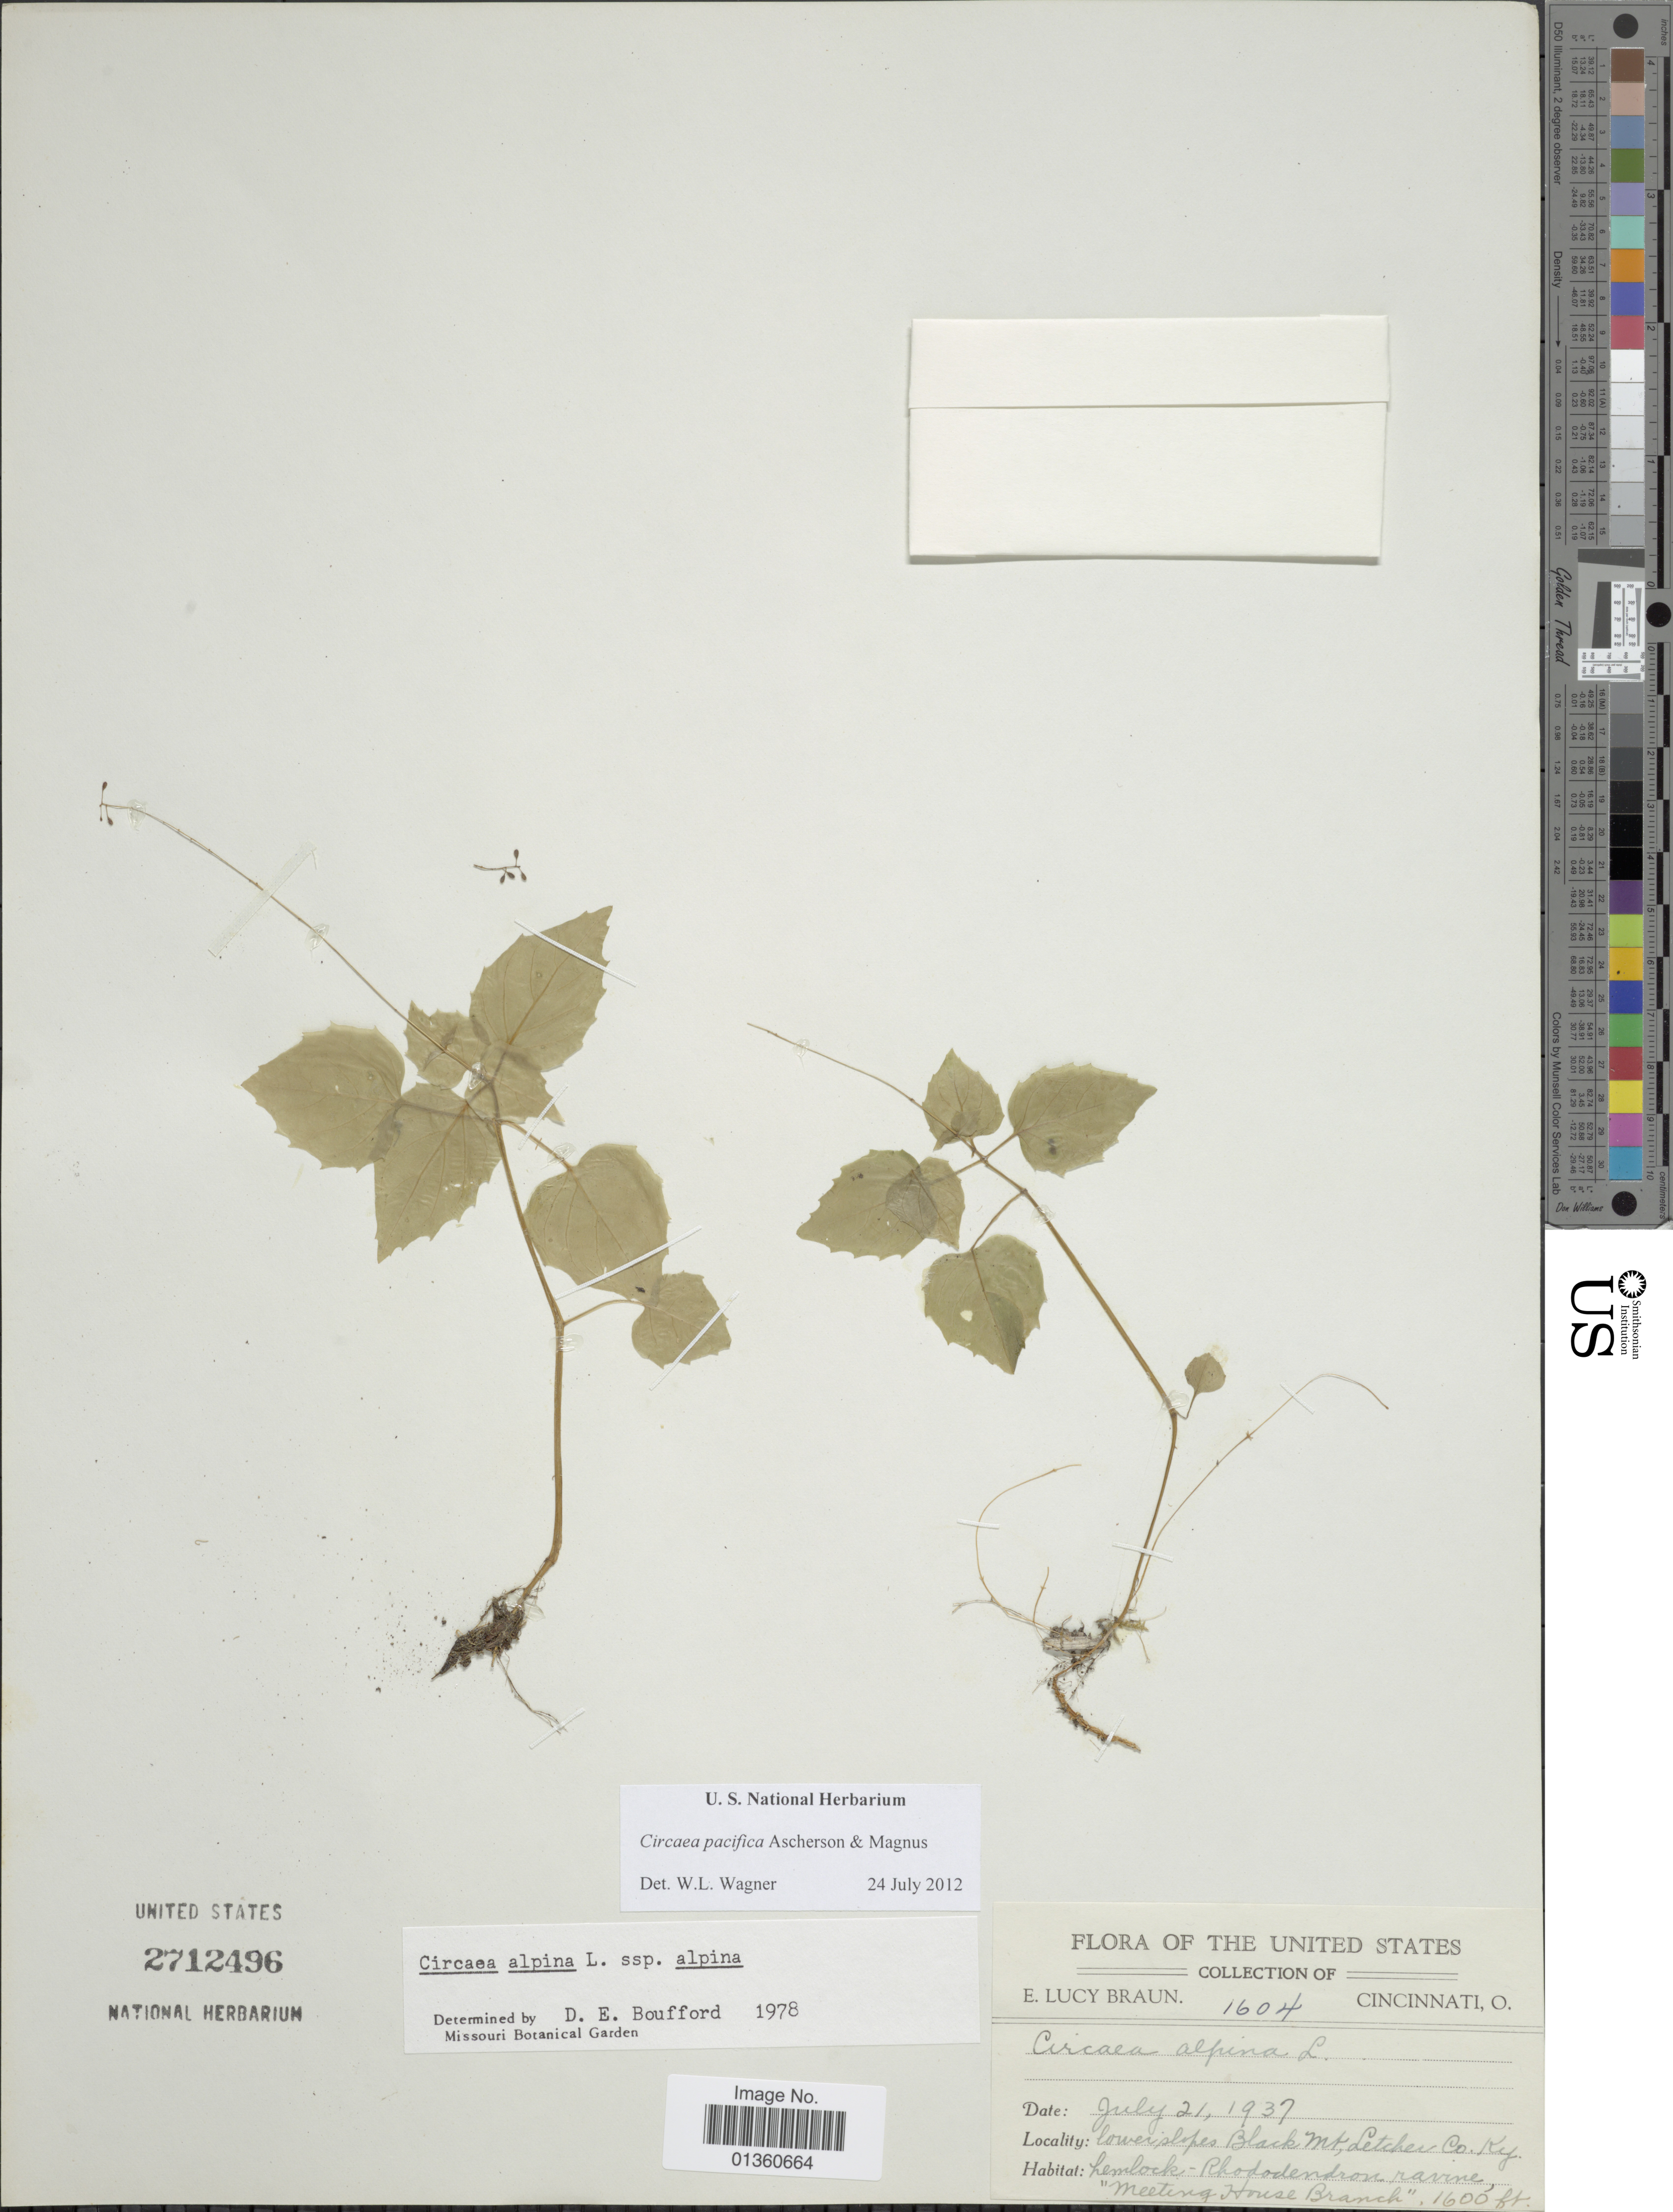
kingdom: Plantae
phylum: Tracheophyta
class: Magnoliopsida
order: Myrtales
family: Onagraceae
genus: Circaea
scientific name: Circaea pacifica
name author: Asch. & Magnus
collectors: E. L. Braun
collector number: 1604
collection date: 1937-07-21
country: United States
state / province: Kentucky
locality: Lower slopes Black Mt, Letcher Co. Ky.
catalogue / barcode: US 2712496